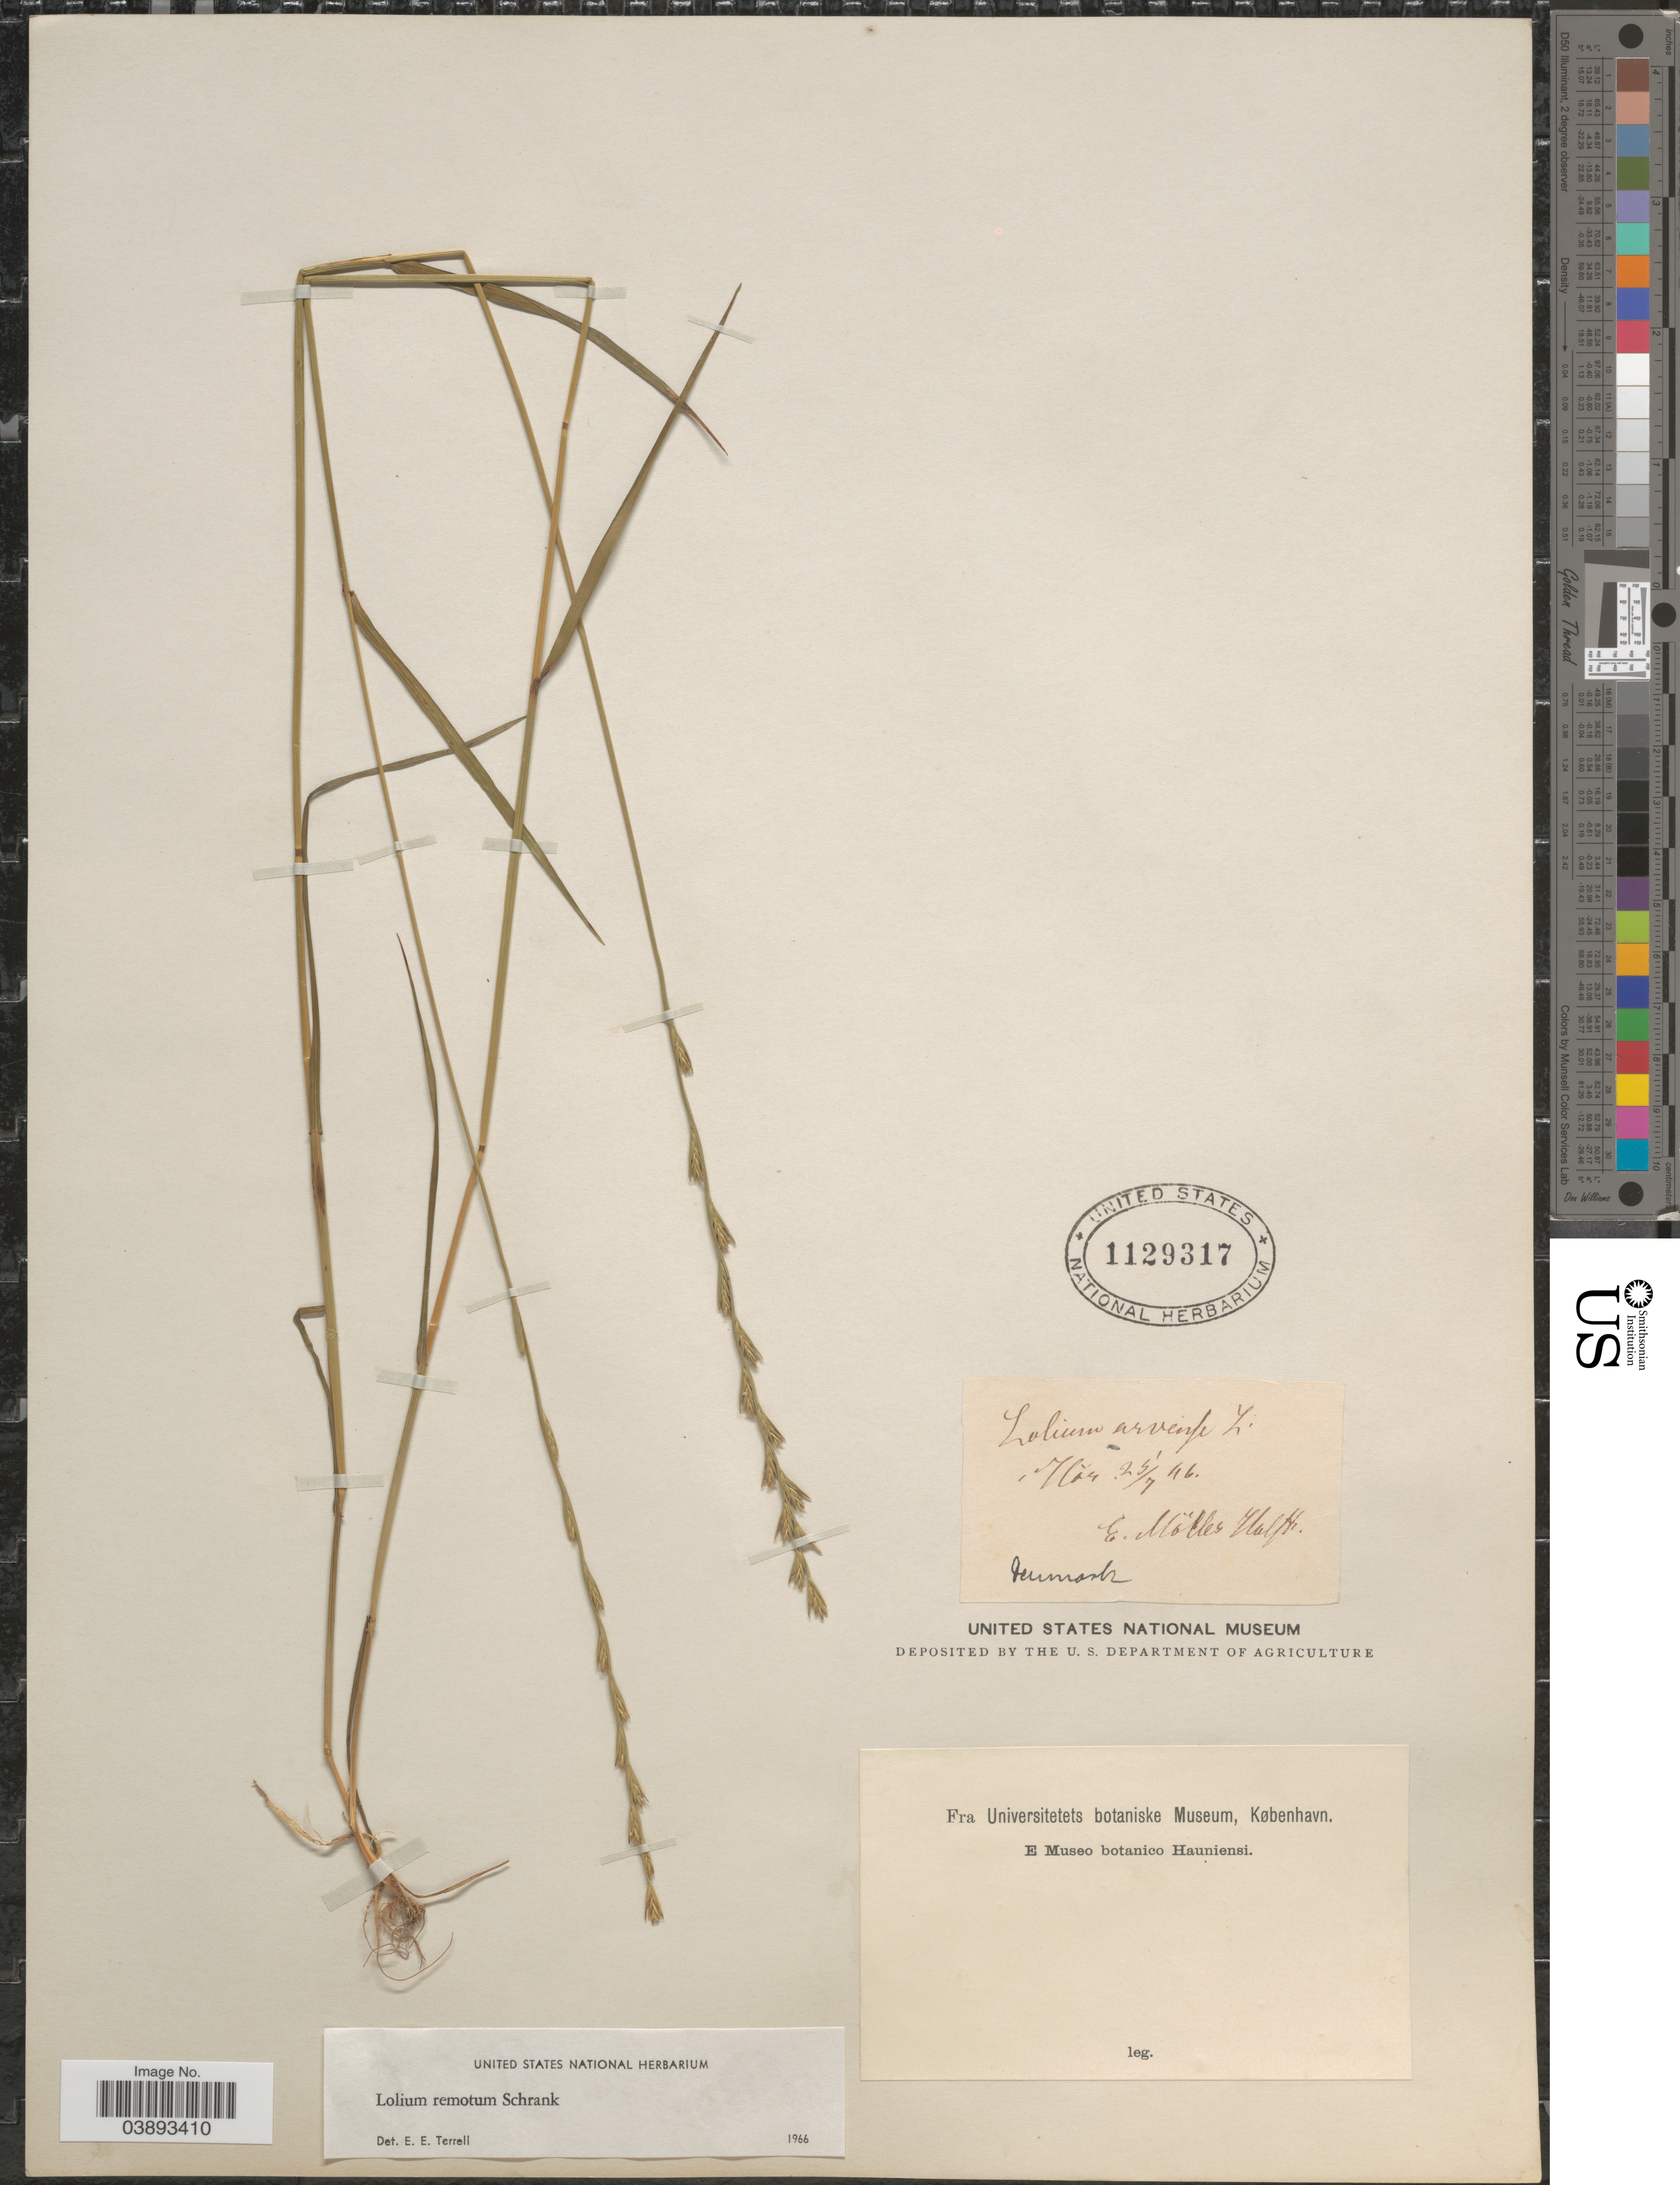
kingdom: Plantae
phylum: Tracheophyta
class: Liliopsida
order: Poales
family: Poaceae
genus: Lolium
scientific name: Lolium remotum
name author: Schrank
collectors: E. Halft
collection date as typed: Transcribed d/m/y: 25/7/46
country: Denmark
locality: Ilau. [interpreted]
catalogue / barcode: US 1129317